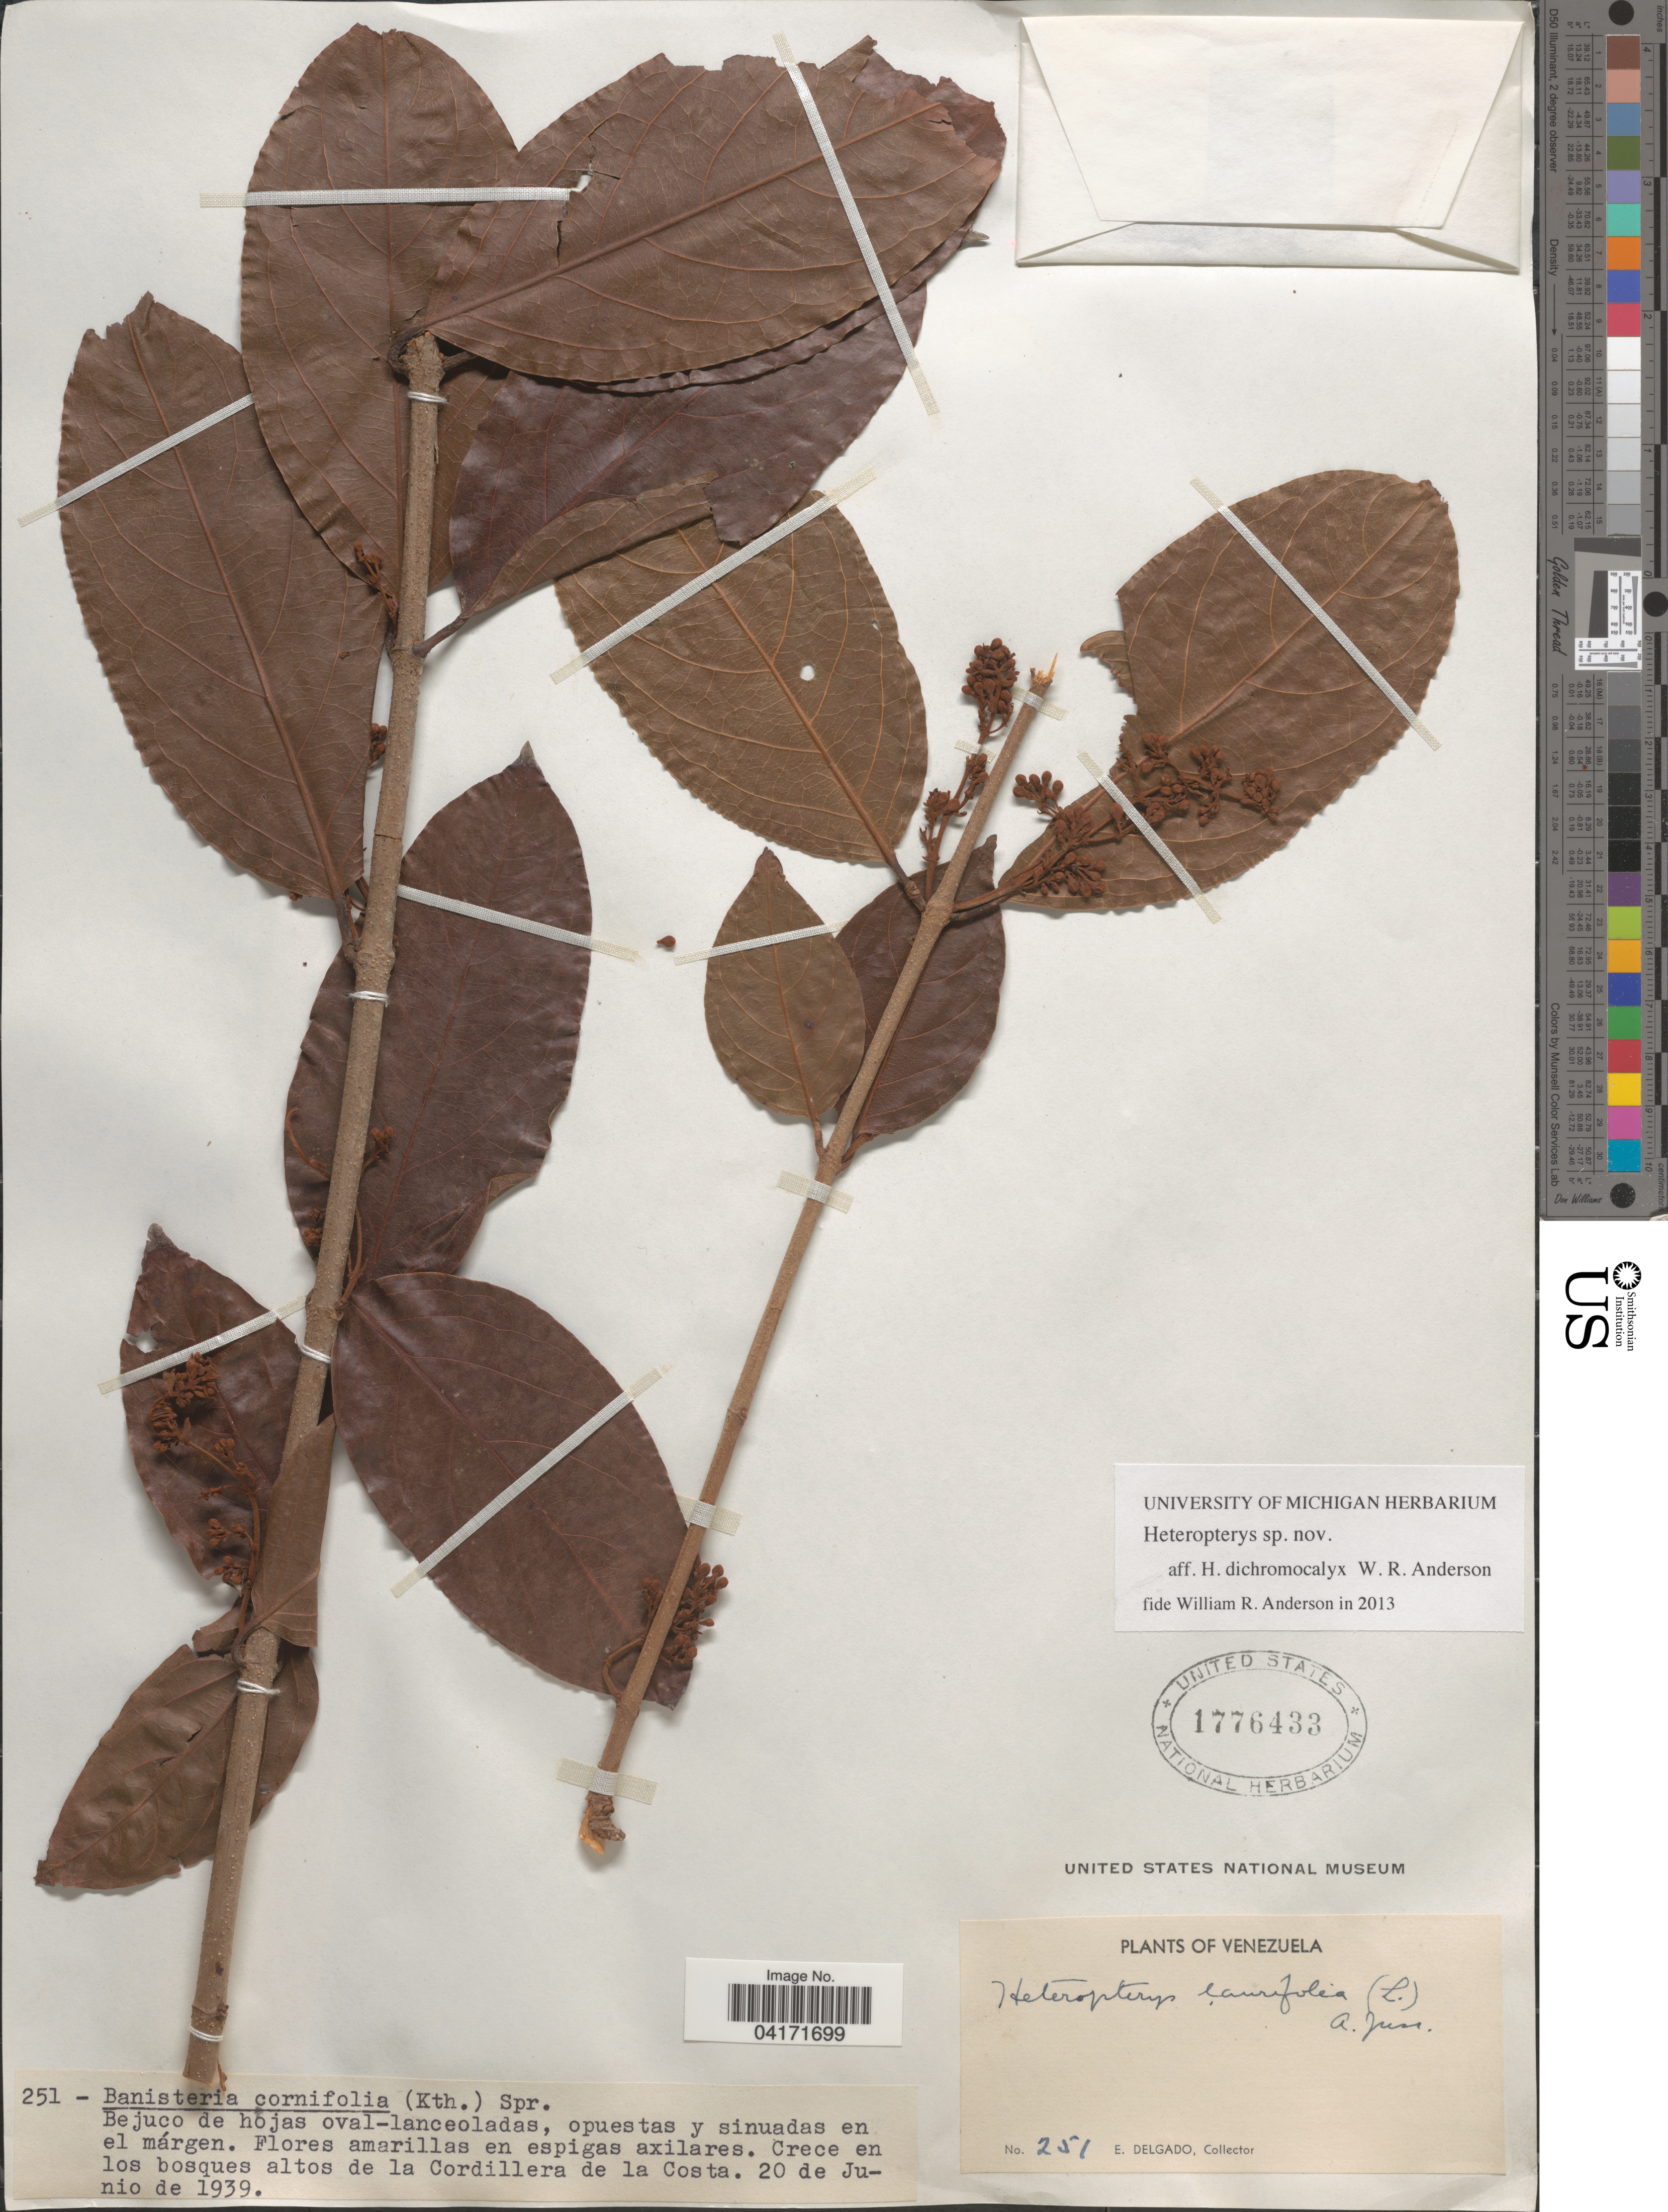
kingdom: Plantae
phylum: Tracheophyta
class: Magnoliopsida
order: Malpighiales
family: Malpighiaceae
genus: Heteropterys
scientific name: Heteropterys sp.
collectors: E. Delgado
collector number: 251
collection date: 1939-06-20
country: Venezuela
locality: Crece en los bosques altos de la Cordillera de la Costa.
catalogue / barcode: US 1776433